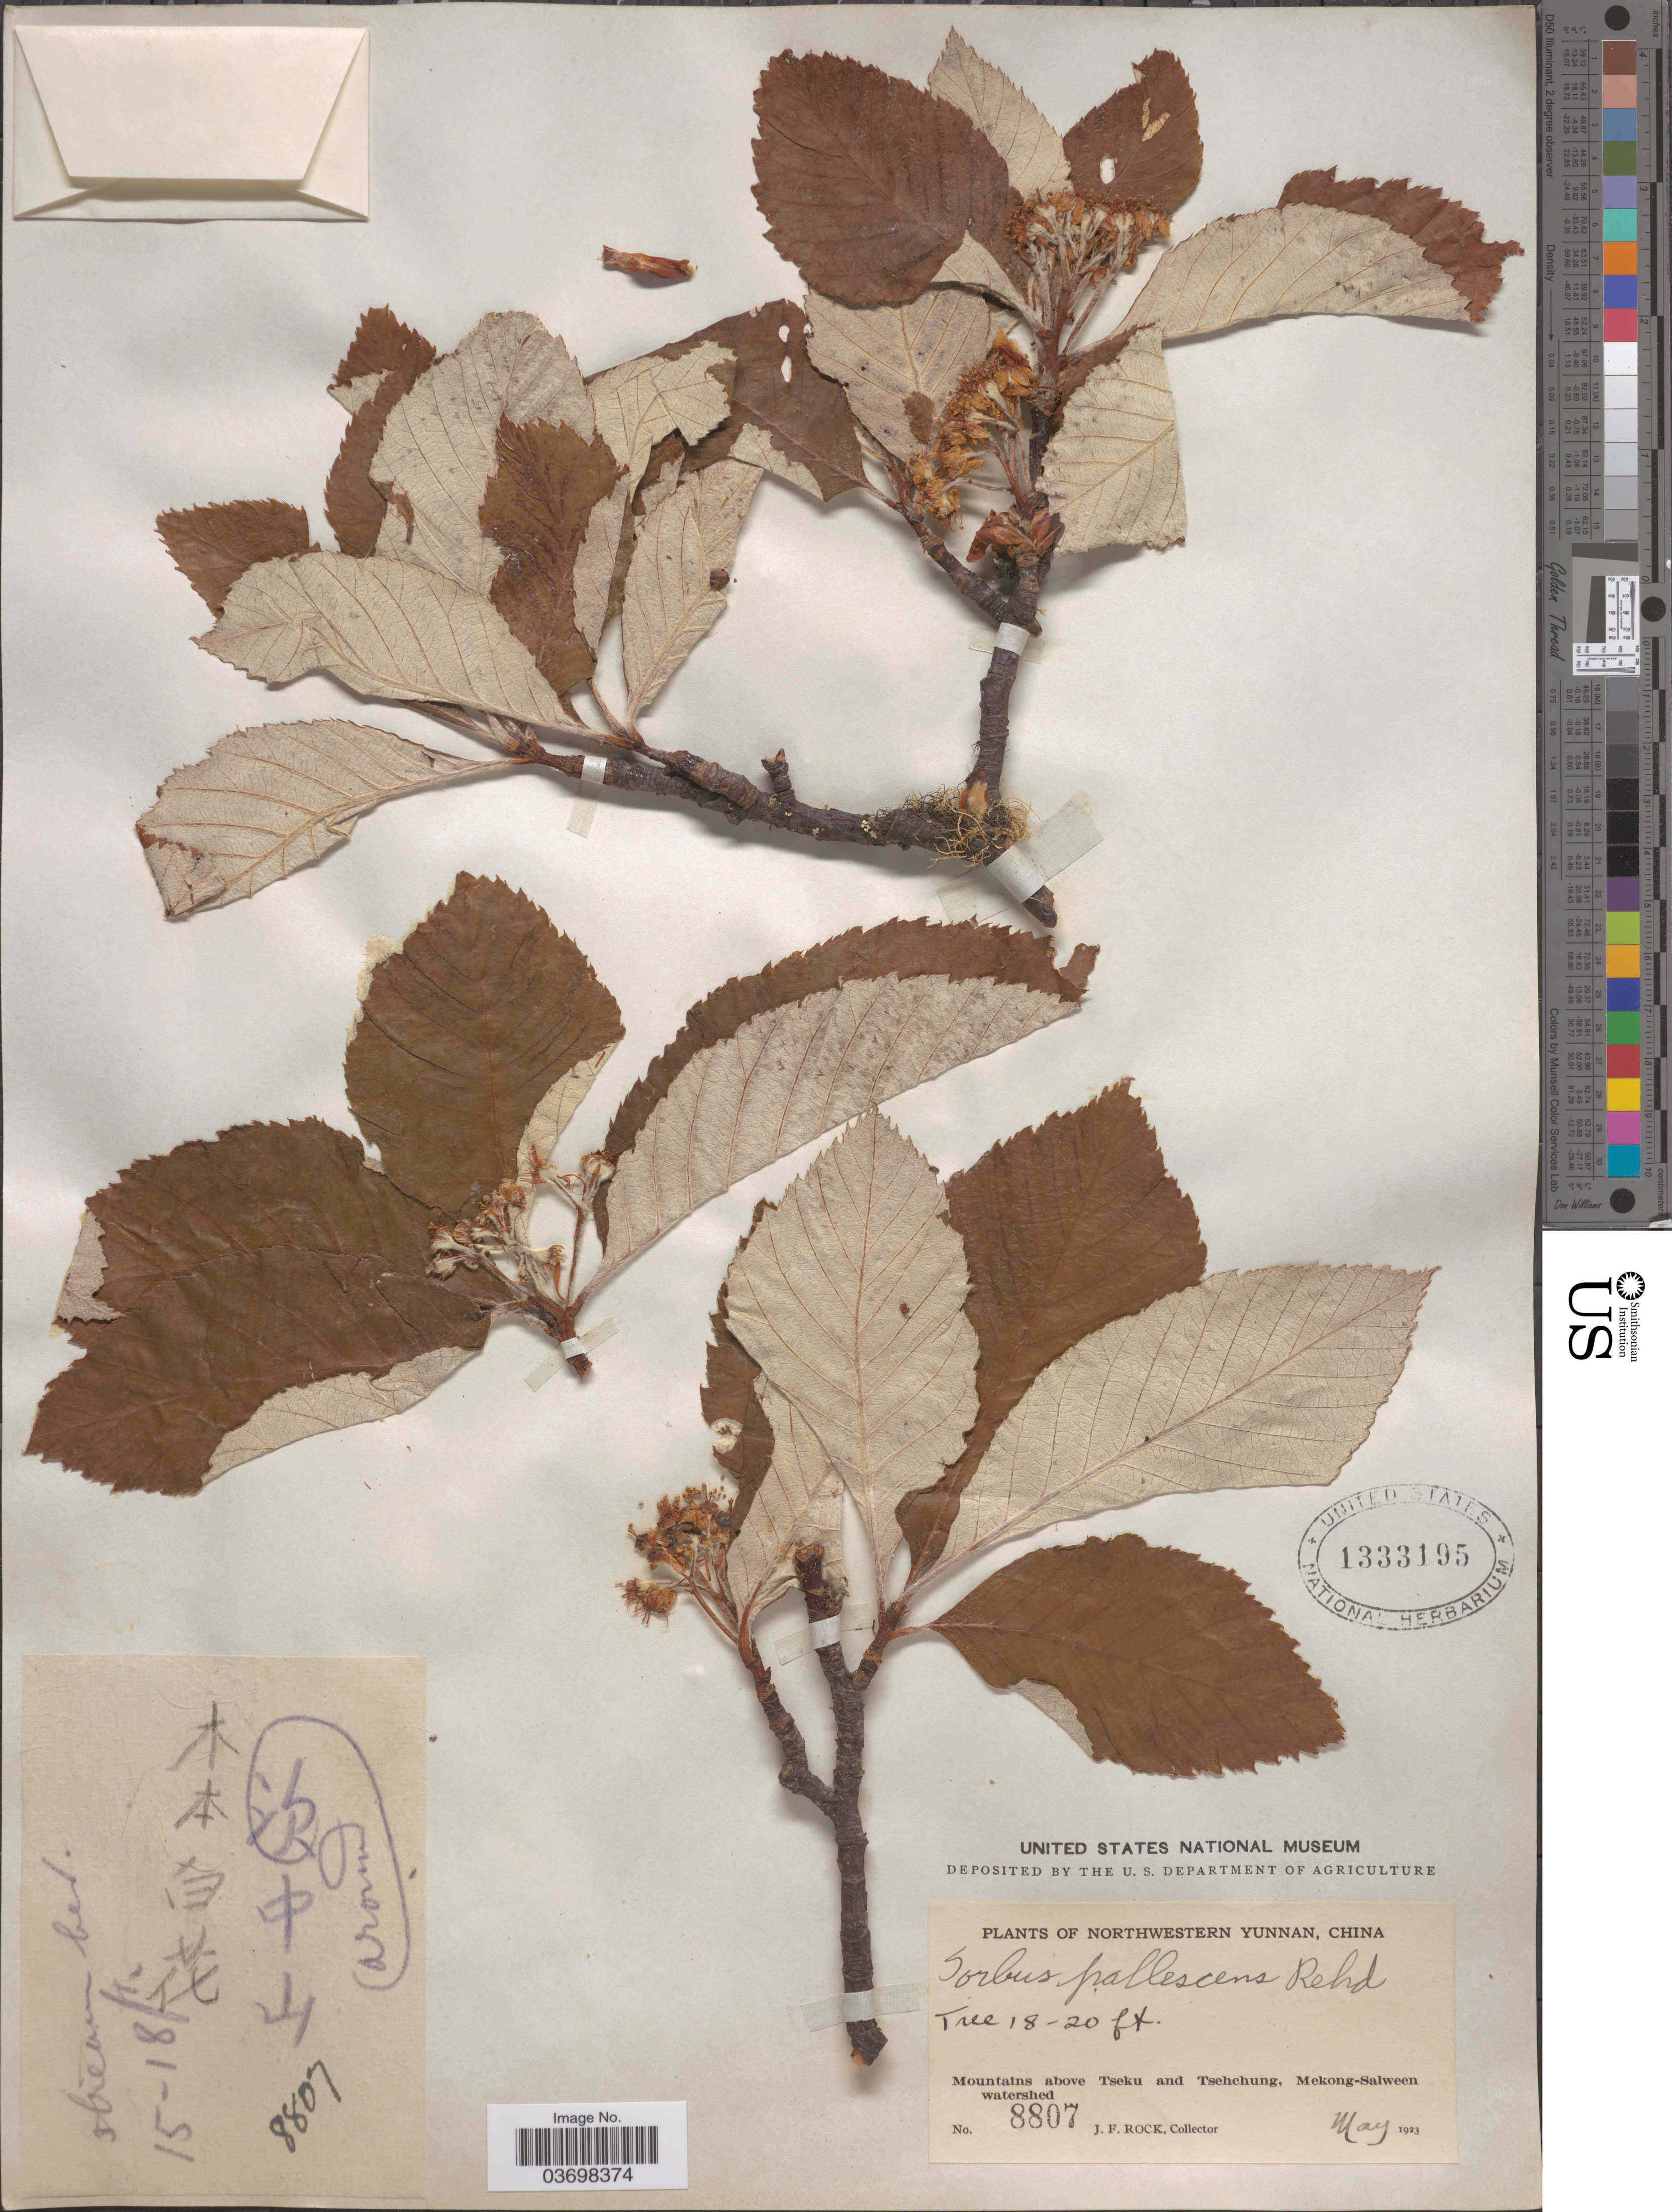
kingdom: Plantae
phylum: Tracheophyta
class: Magnoliopsida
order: Rosales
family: Rosaceae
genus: Sorbus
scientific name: Sorbus pallescens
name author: Rehder in Sarg.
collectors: J. Rock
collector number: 8807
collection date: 1923-05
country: China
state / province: Yunnan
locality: Northwestern Yunnan. Mountains above Tseku and Tsehchung, Mekong-Salween watershed.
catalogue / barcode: US 1333195